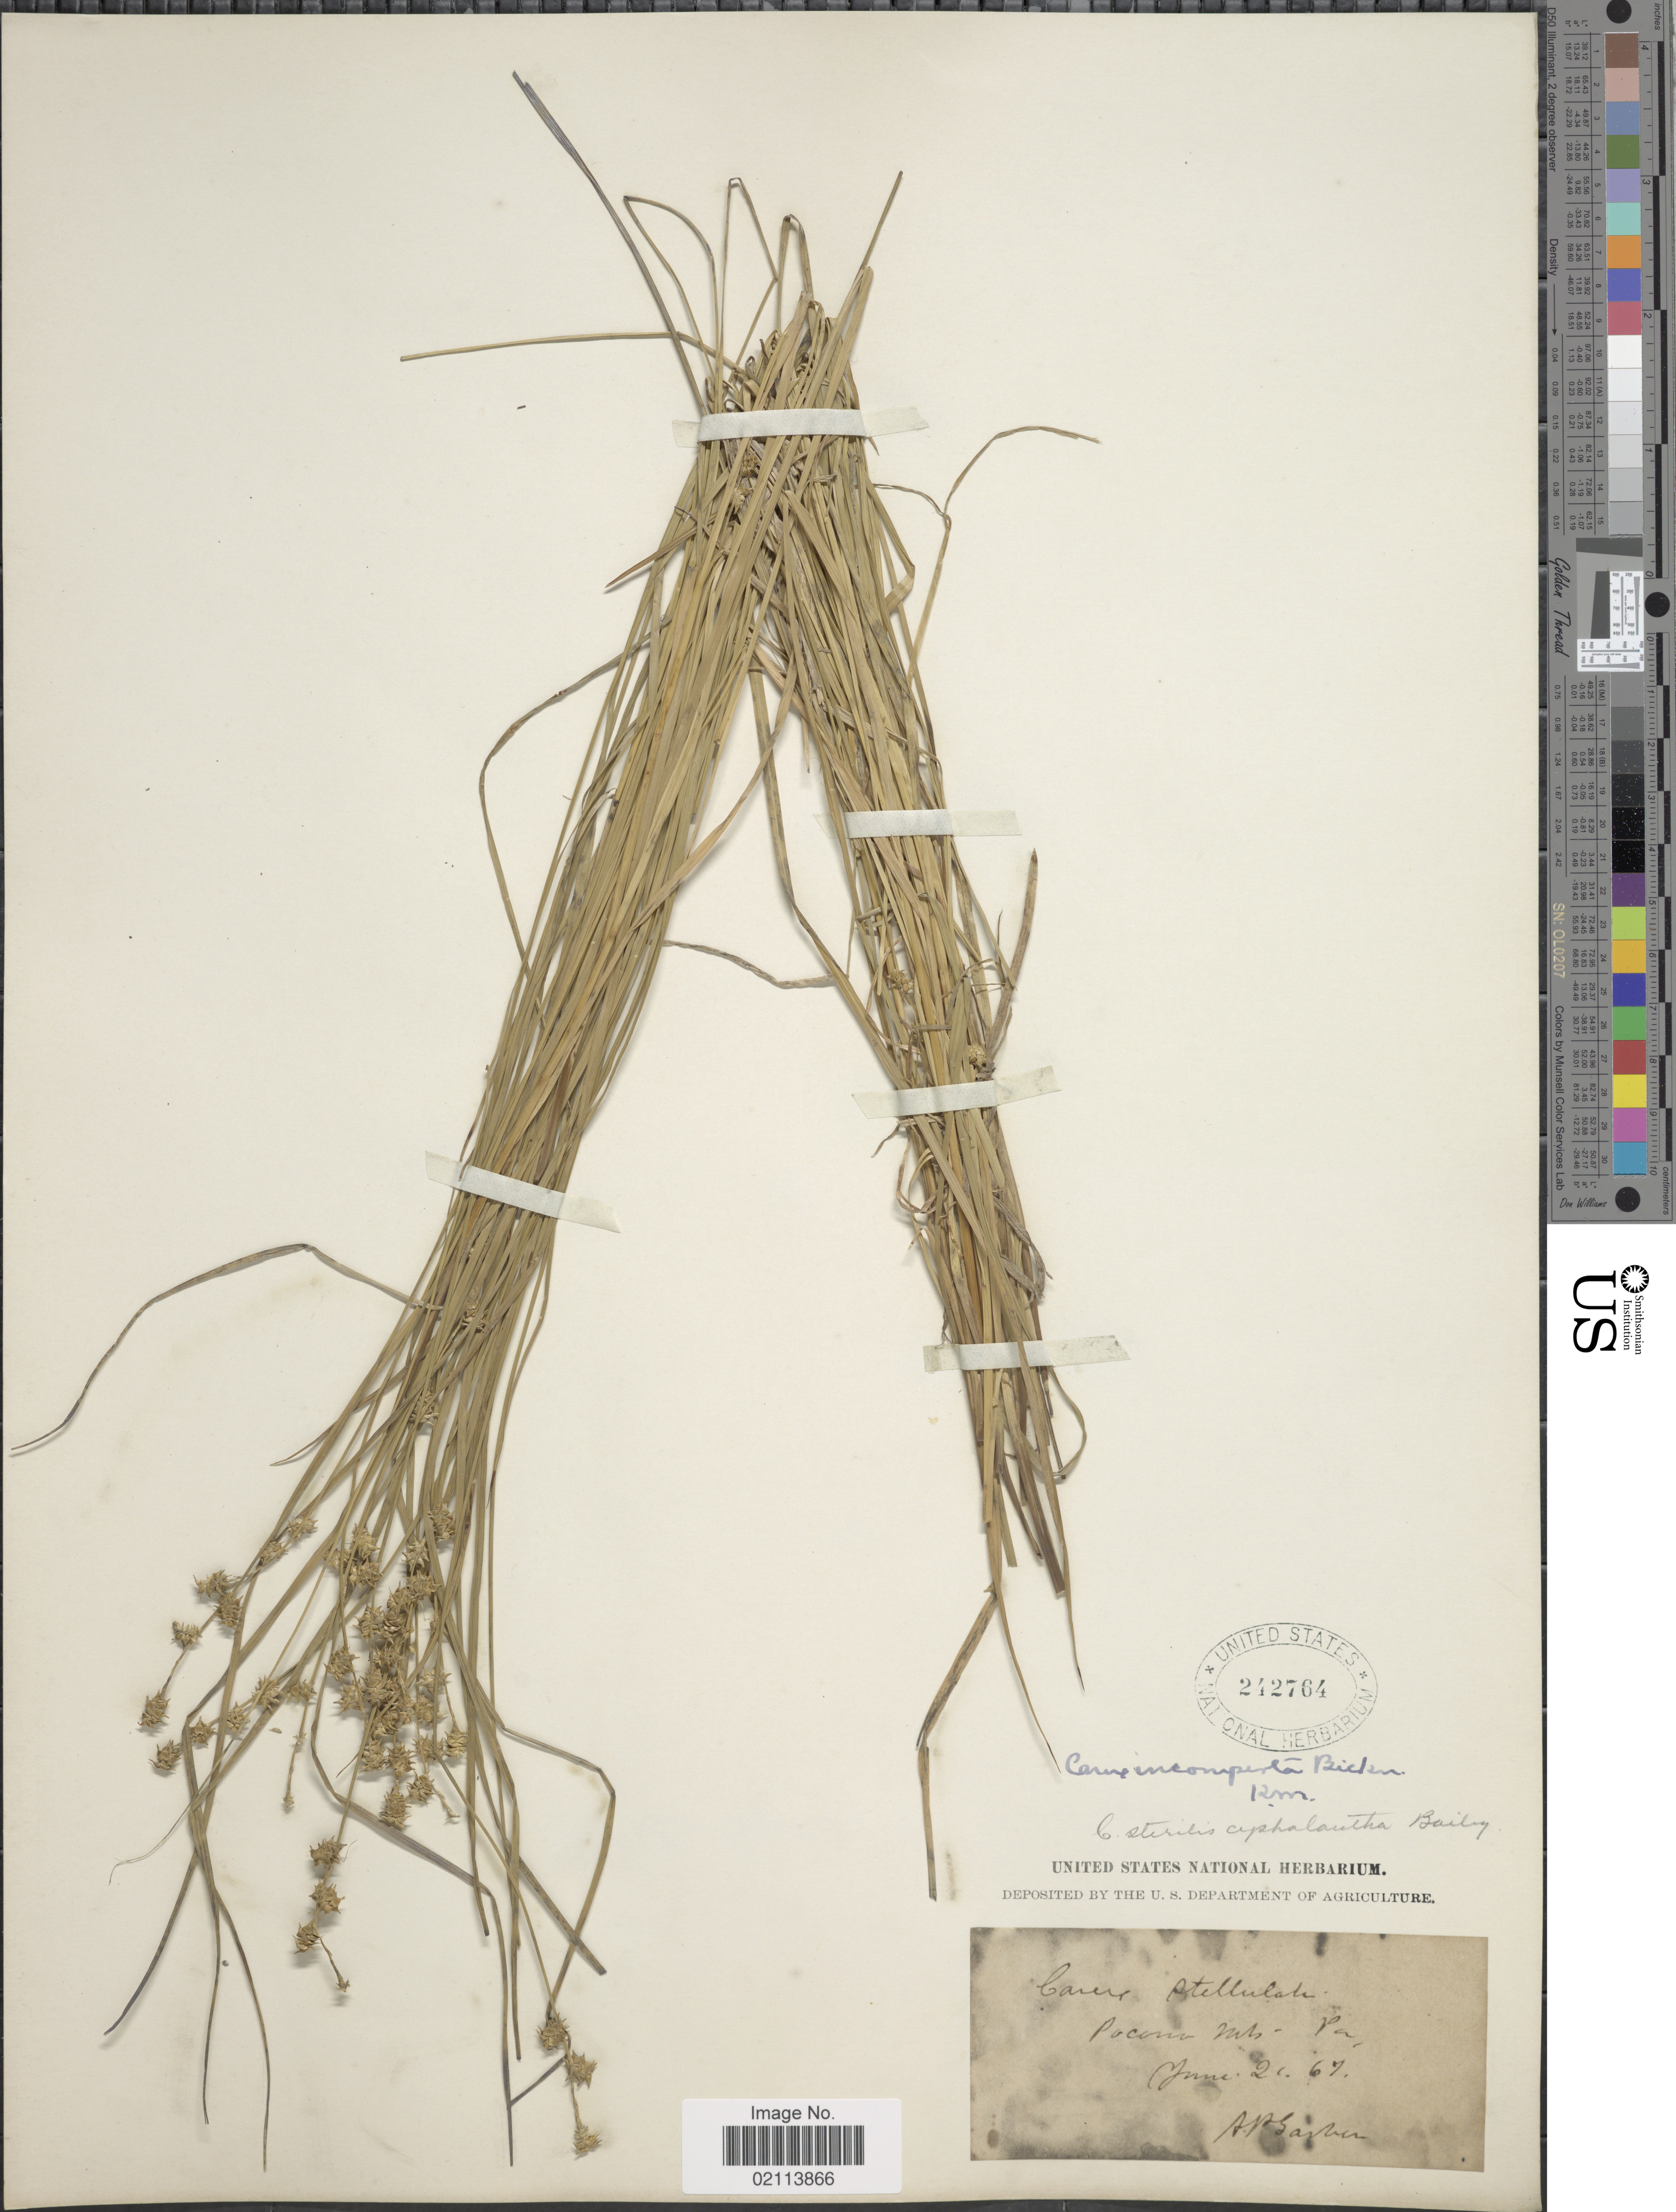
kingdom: Plantae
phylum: Tracheophyta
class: Liliopsida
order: Poales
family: Cyperaceae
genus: Carex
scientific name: Carex atlantica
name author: L.H. Bailey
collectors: A. P. Garber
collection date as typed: Transcribed d/m/y: 21/6/67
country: United States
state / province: Pennsylvania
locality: Pocono Mts., Pa.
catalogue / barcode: US 242764